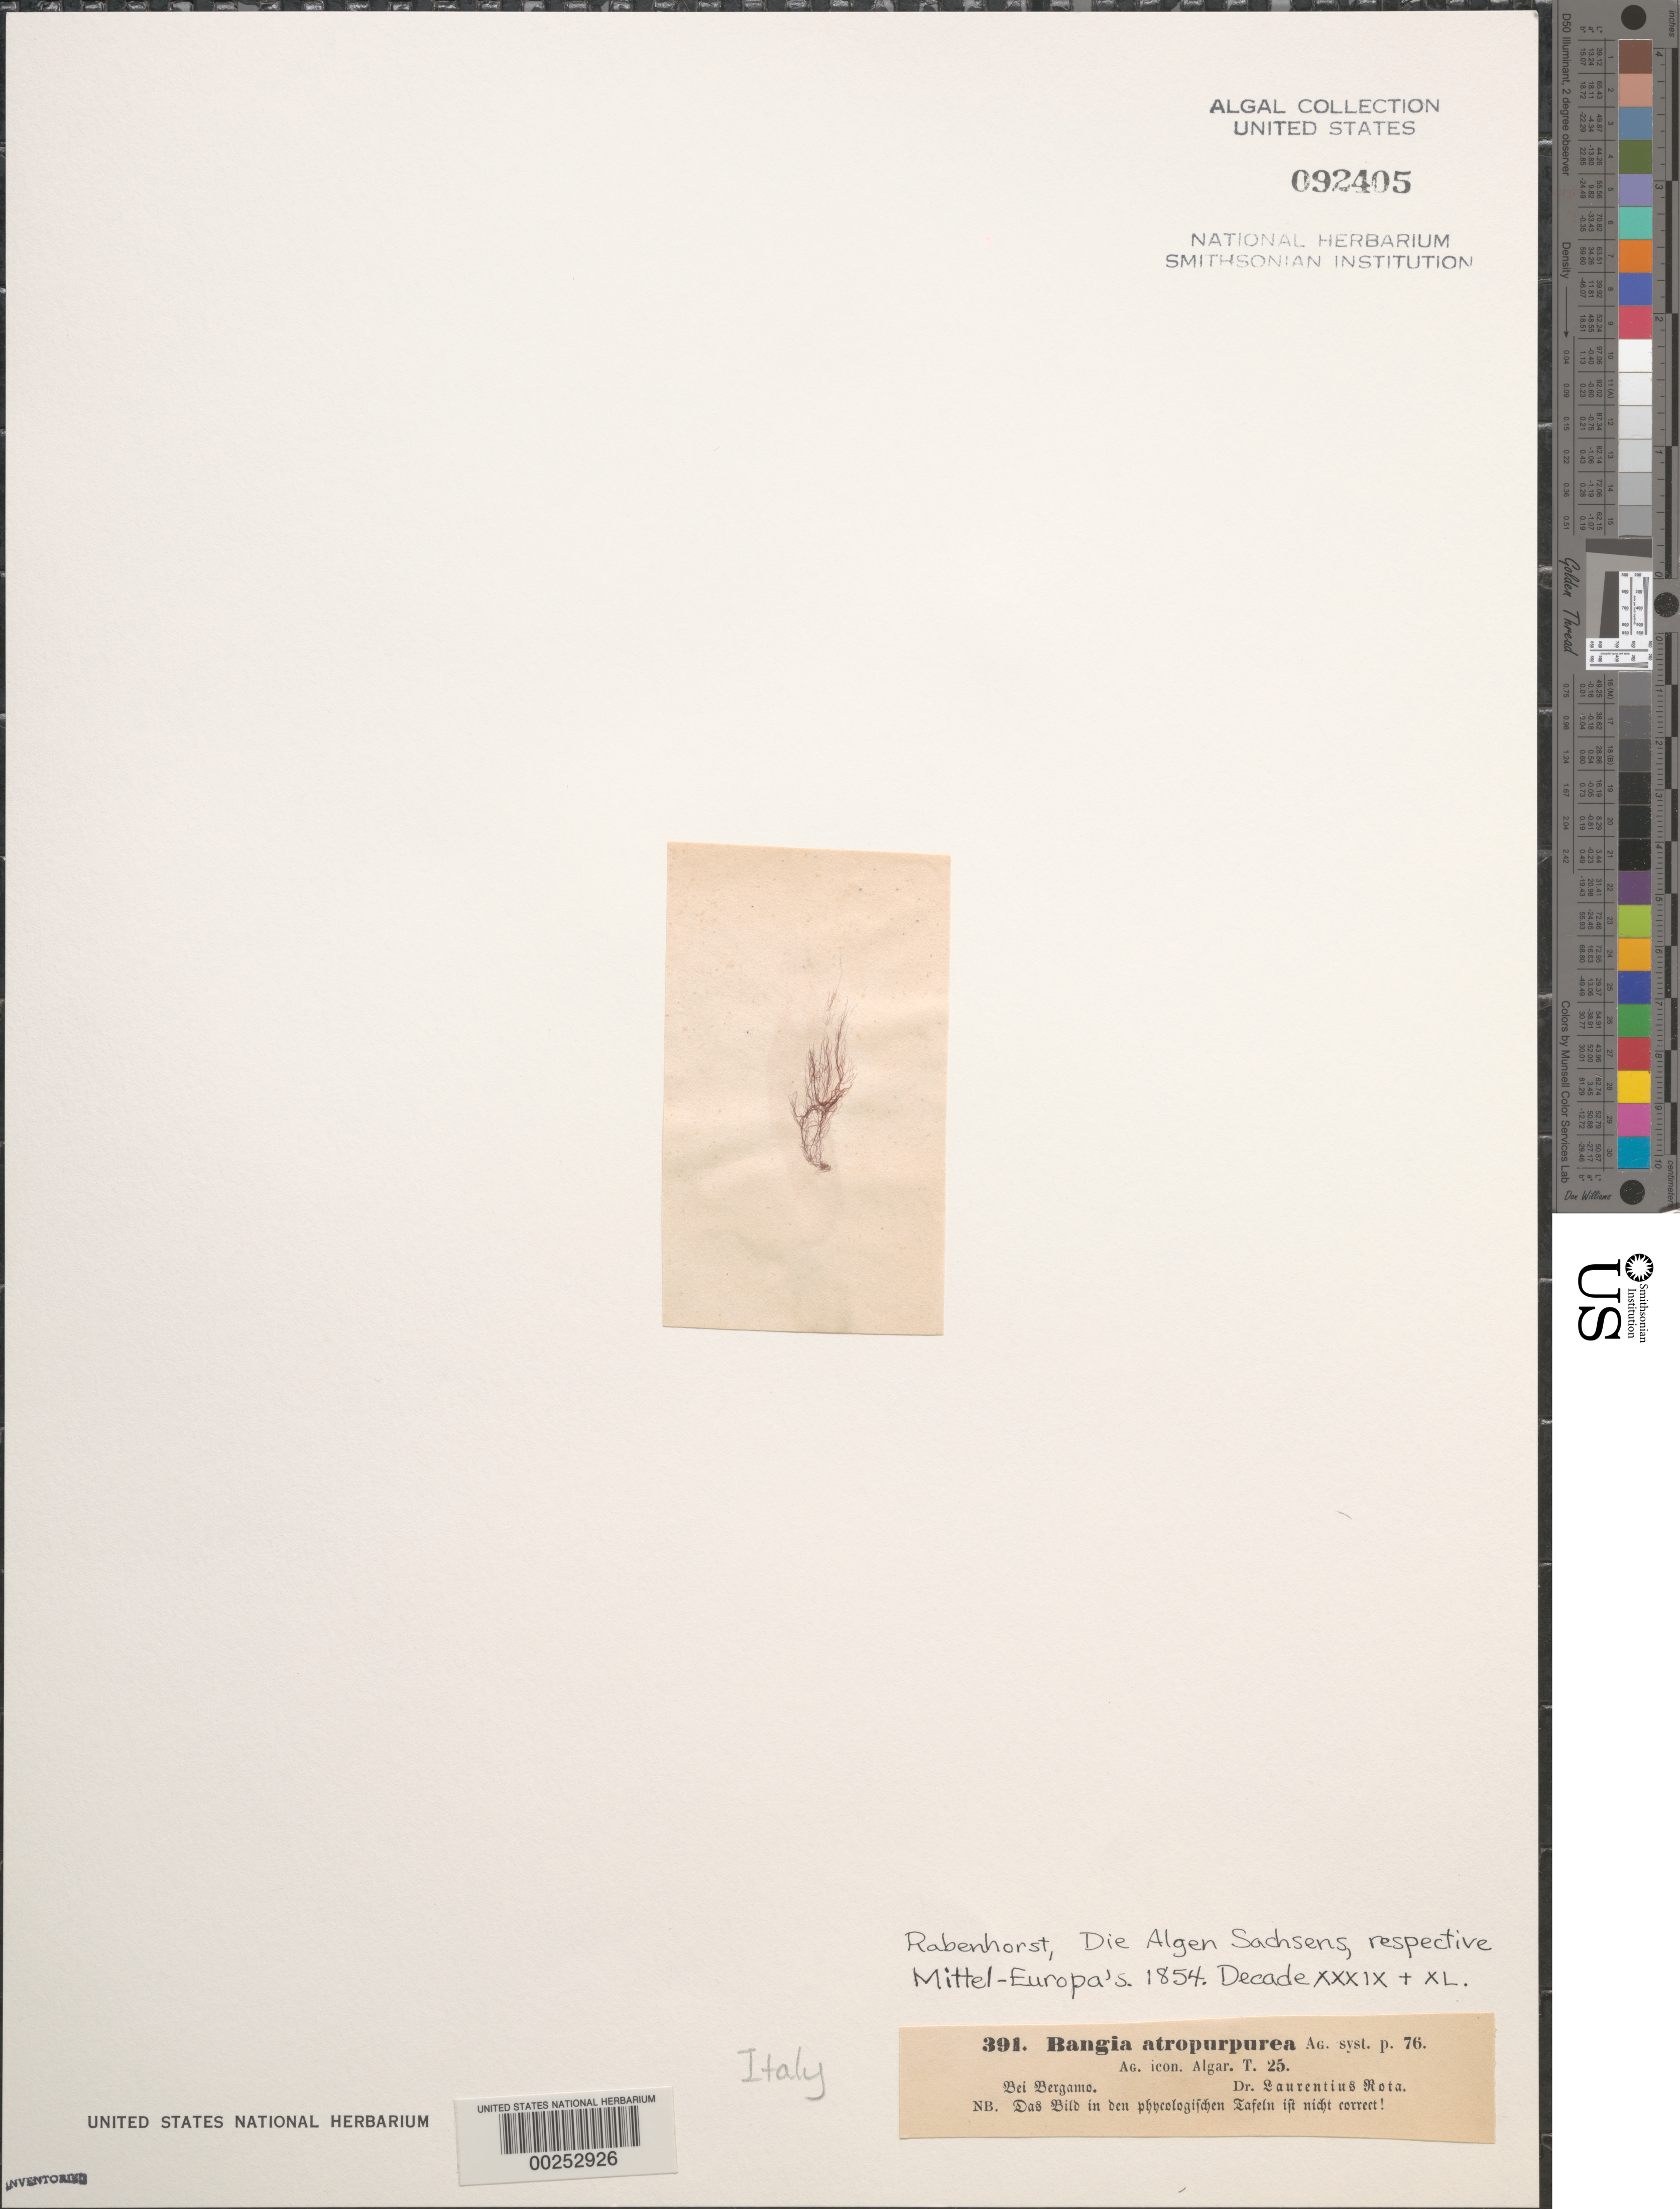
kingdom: Plantae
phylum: Rhodophyta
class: Bangiophyceae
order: Bangiales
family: Bangiaceae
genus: Bangia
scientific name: Bangia atropurpurea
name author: (Mertens ex Roth) C. Agardh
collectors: L. Rota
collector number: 391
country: Italy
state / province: Lombardy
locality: Near bergamo, bergamo province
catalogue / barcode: US 92405